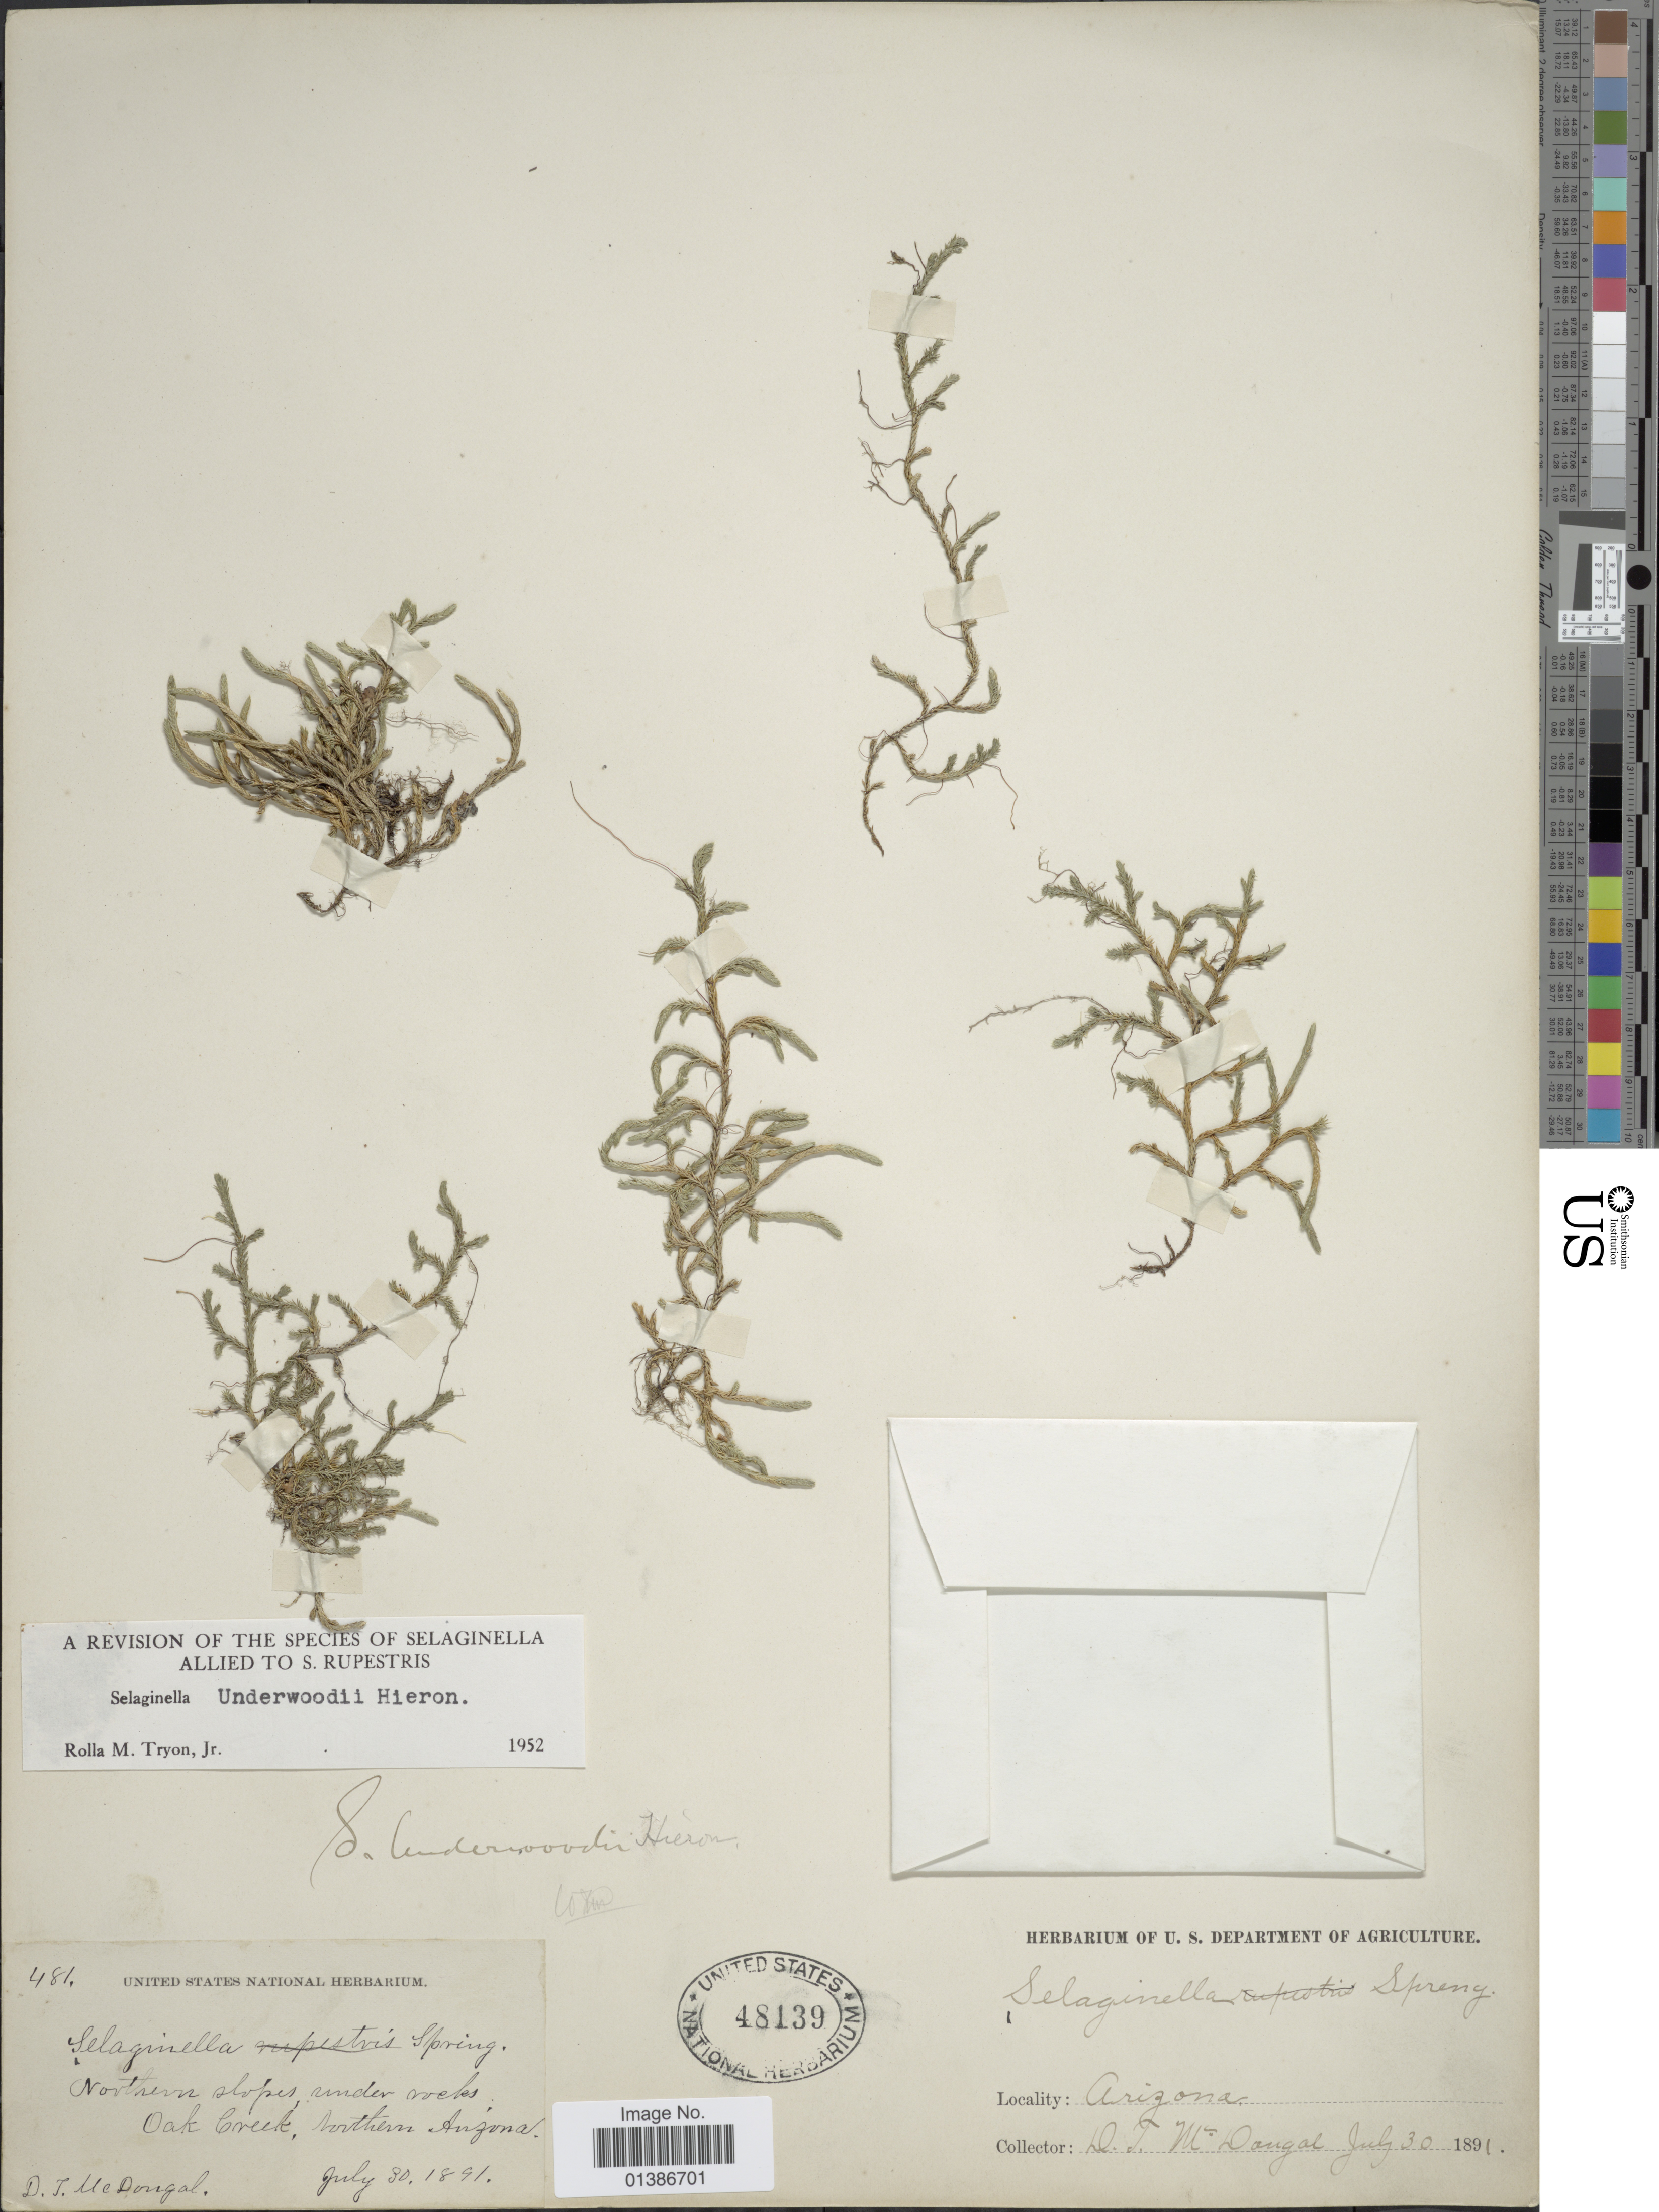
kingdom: Plantae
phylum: Tracheophyta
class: Lycopodiopsida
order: Selaginellales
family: Selaginellaceae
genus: Selaginella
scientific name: Selaginella underwoodii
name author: Hieron.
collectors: D. Dongal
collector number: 481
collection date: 1891-07-30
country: United States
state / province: Arizona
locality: Northern slopes under rocks, Oak Creek, Southern Arizona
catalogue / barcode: US 48139